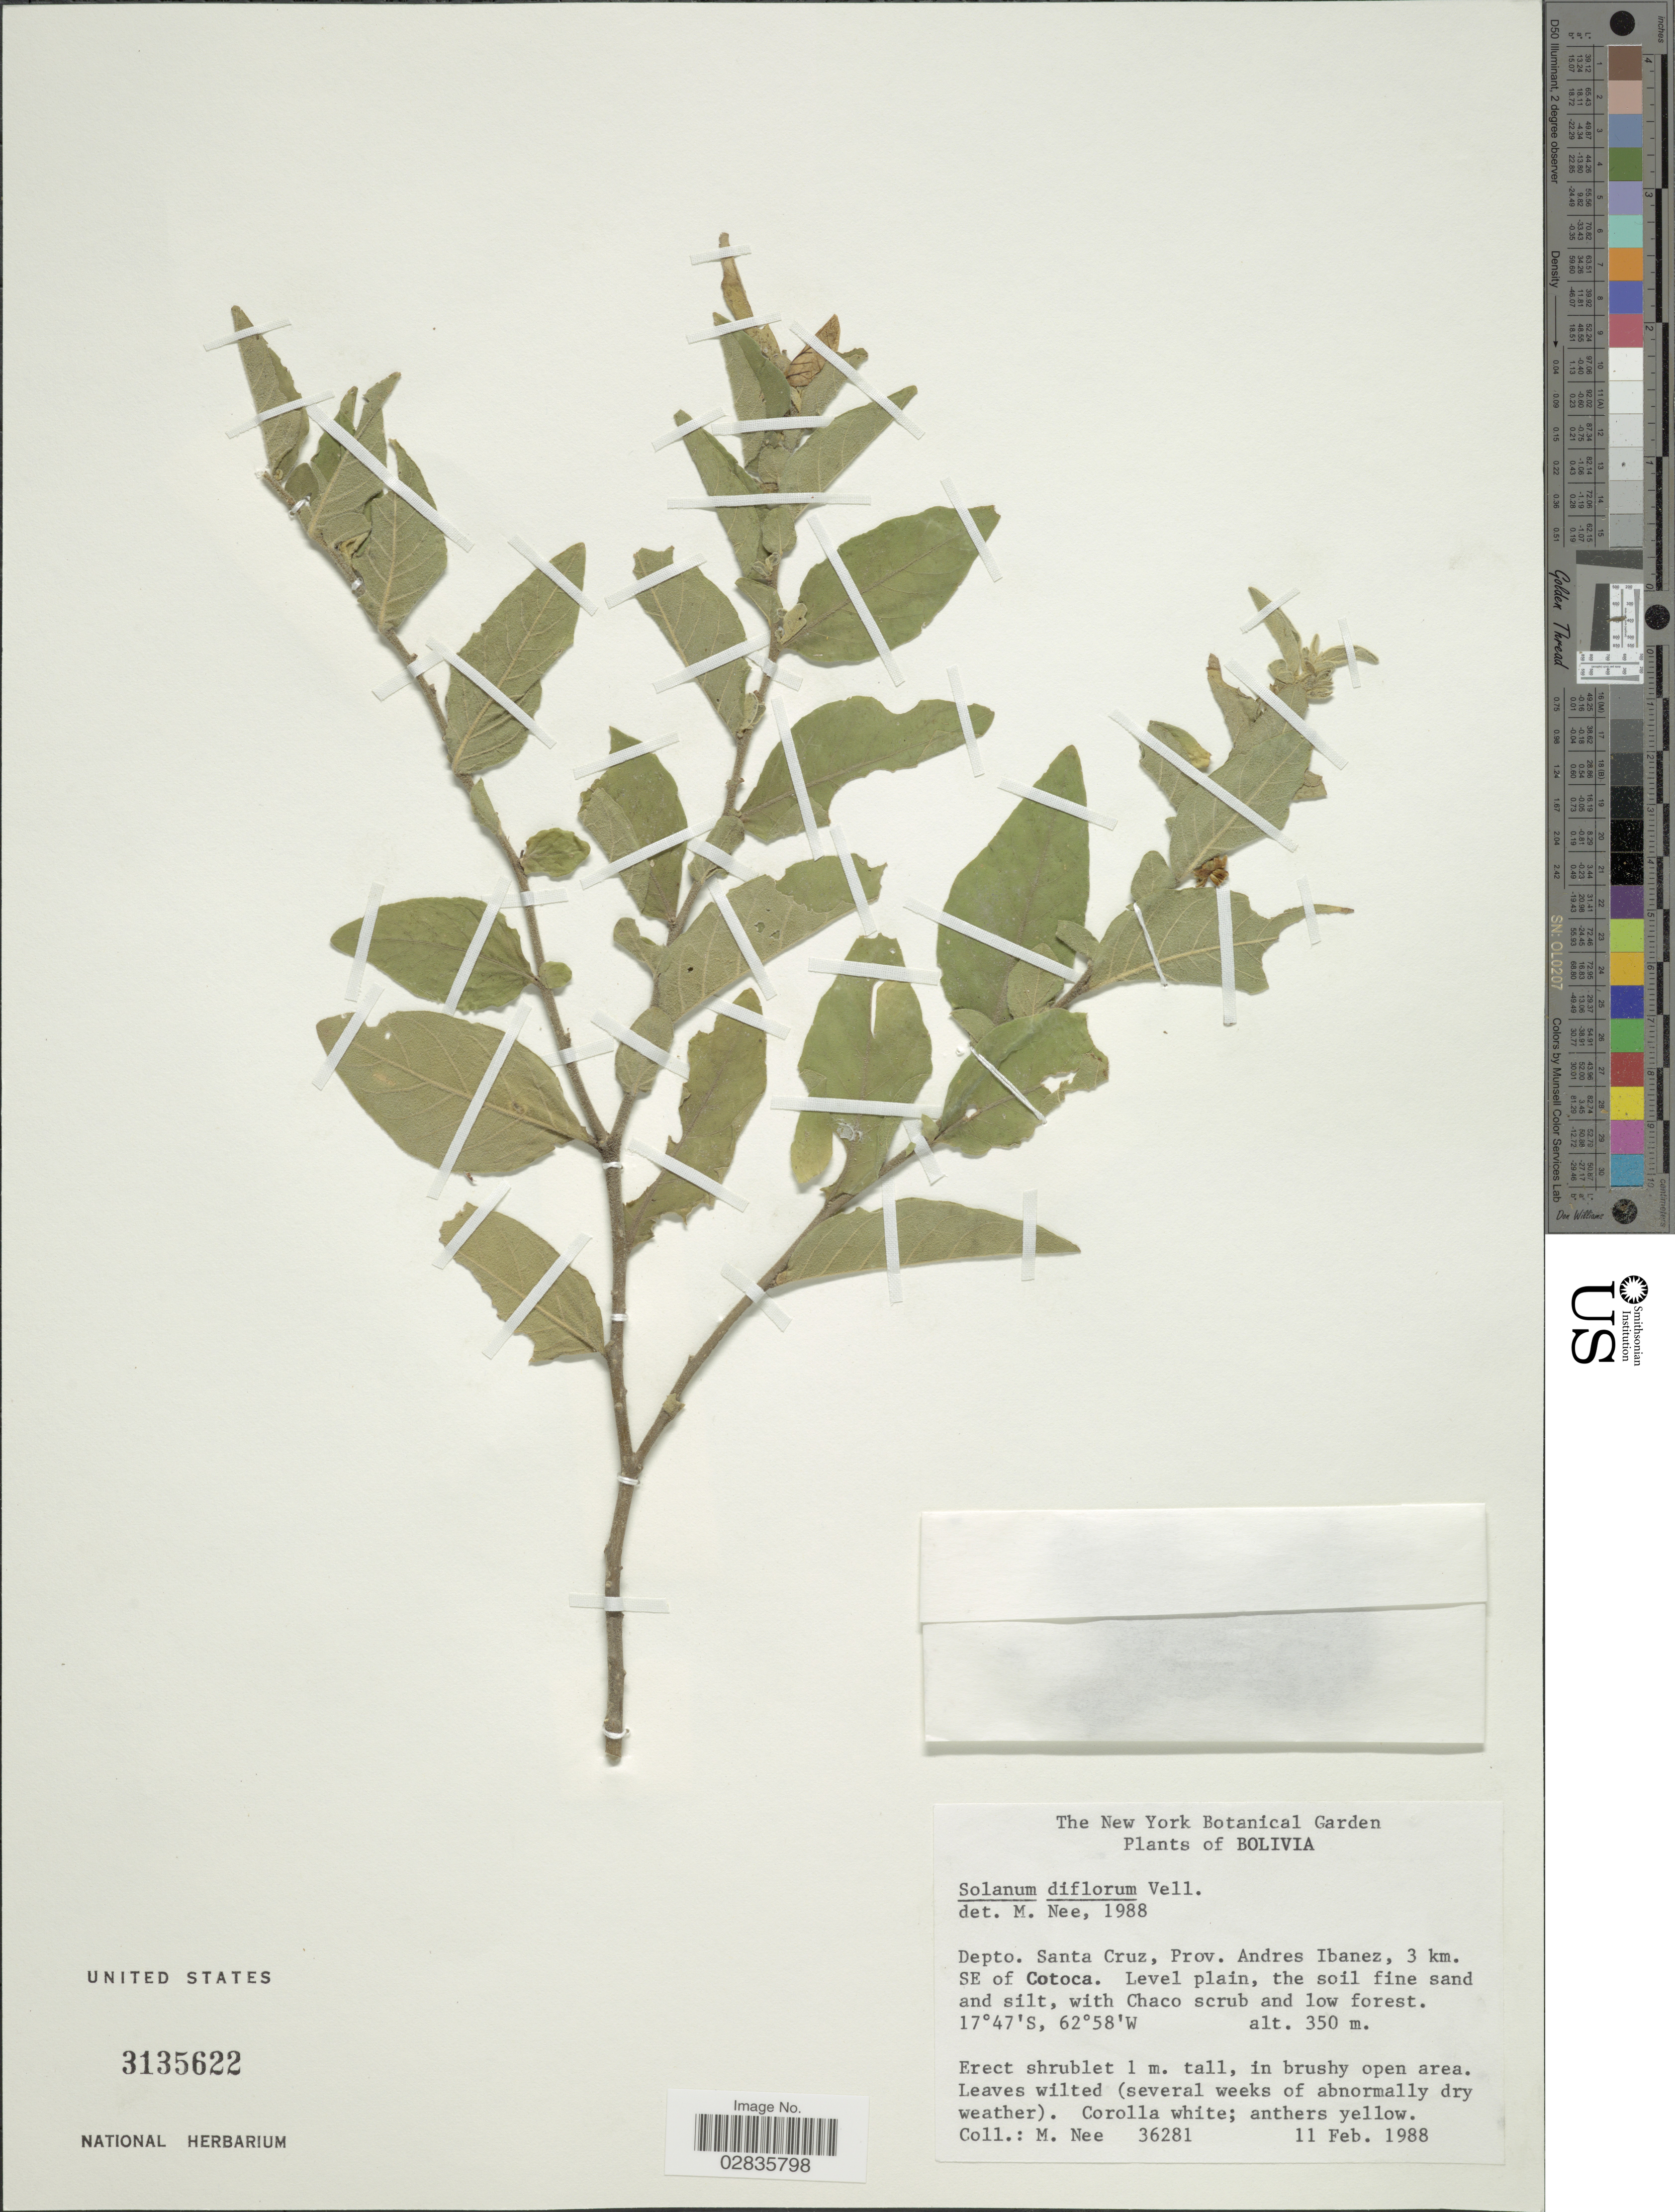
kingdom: Plantae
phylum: Tracheophyta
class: Magnoliopsida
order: Solanales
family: Solanaceae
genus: Solanum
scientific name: Solanum diflorum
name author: Vell.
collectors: M. Nee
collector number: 36281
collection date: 1988-02-11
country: Bolivia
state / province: Santa Cruz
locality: Depto. Santa Cruz, Prov. Andres Ibanez, 3 km. SE of Cotoca.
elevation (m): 350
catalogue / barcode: US 3135622